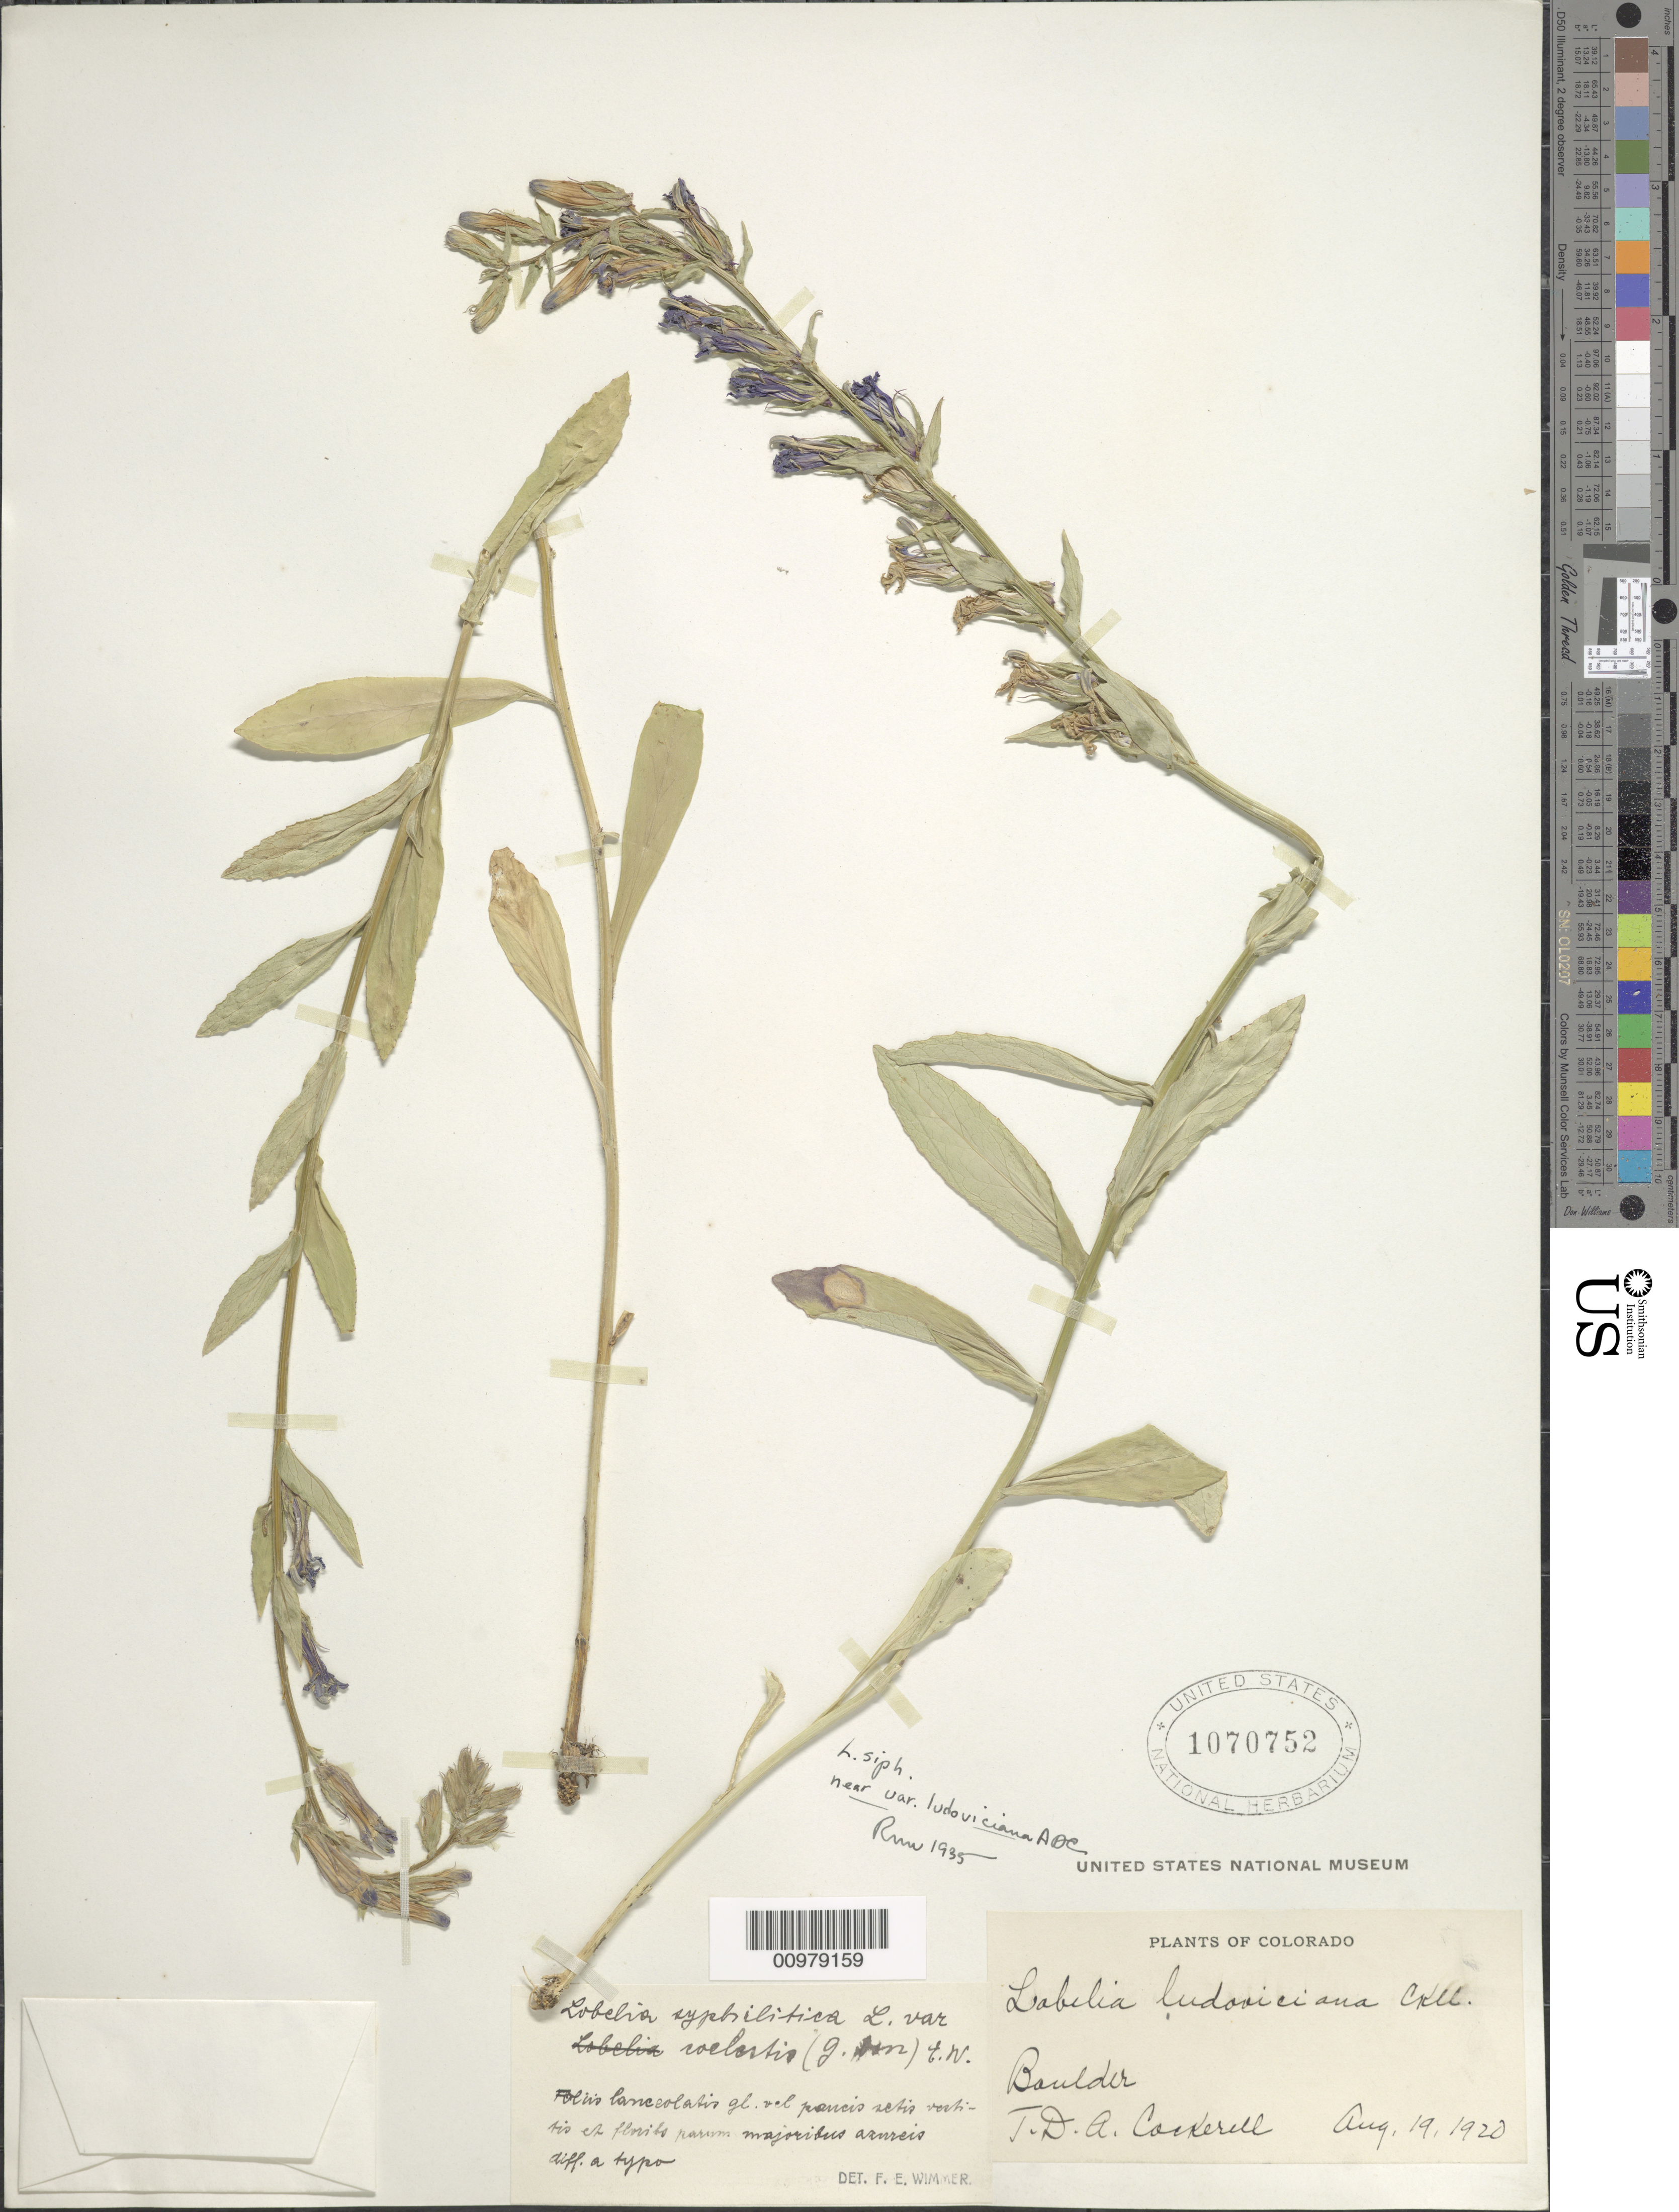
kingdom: Plantae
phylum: Tracheophyta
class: Magnoliopsida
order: Asterales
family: Campanulaceae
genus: Lobelia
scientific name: Lobelia siphilitica var. ludoviciana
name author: A. DC.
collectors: T. Cockerell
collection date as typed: Aug. 19, 1920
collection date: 1920-08-19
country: United States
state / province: Colorado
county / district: Boulder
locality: Boulder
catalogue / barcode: US 1070752